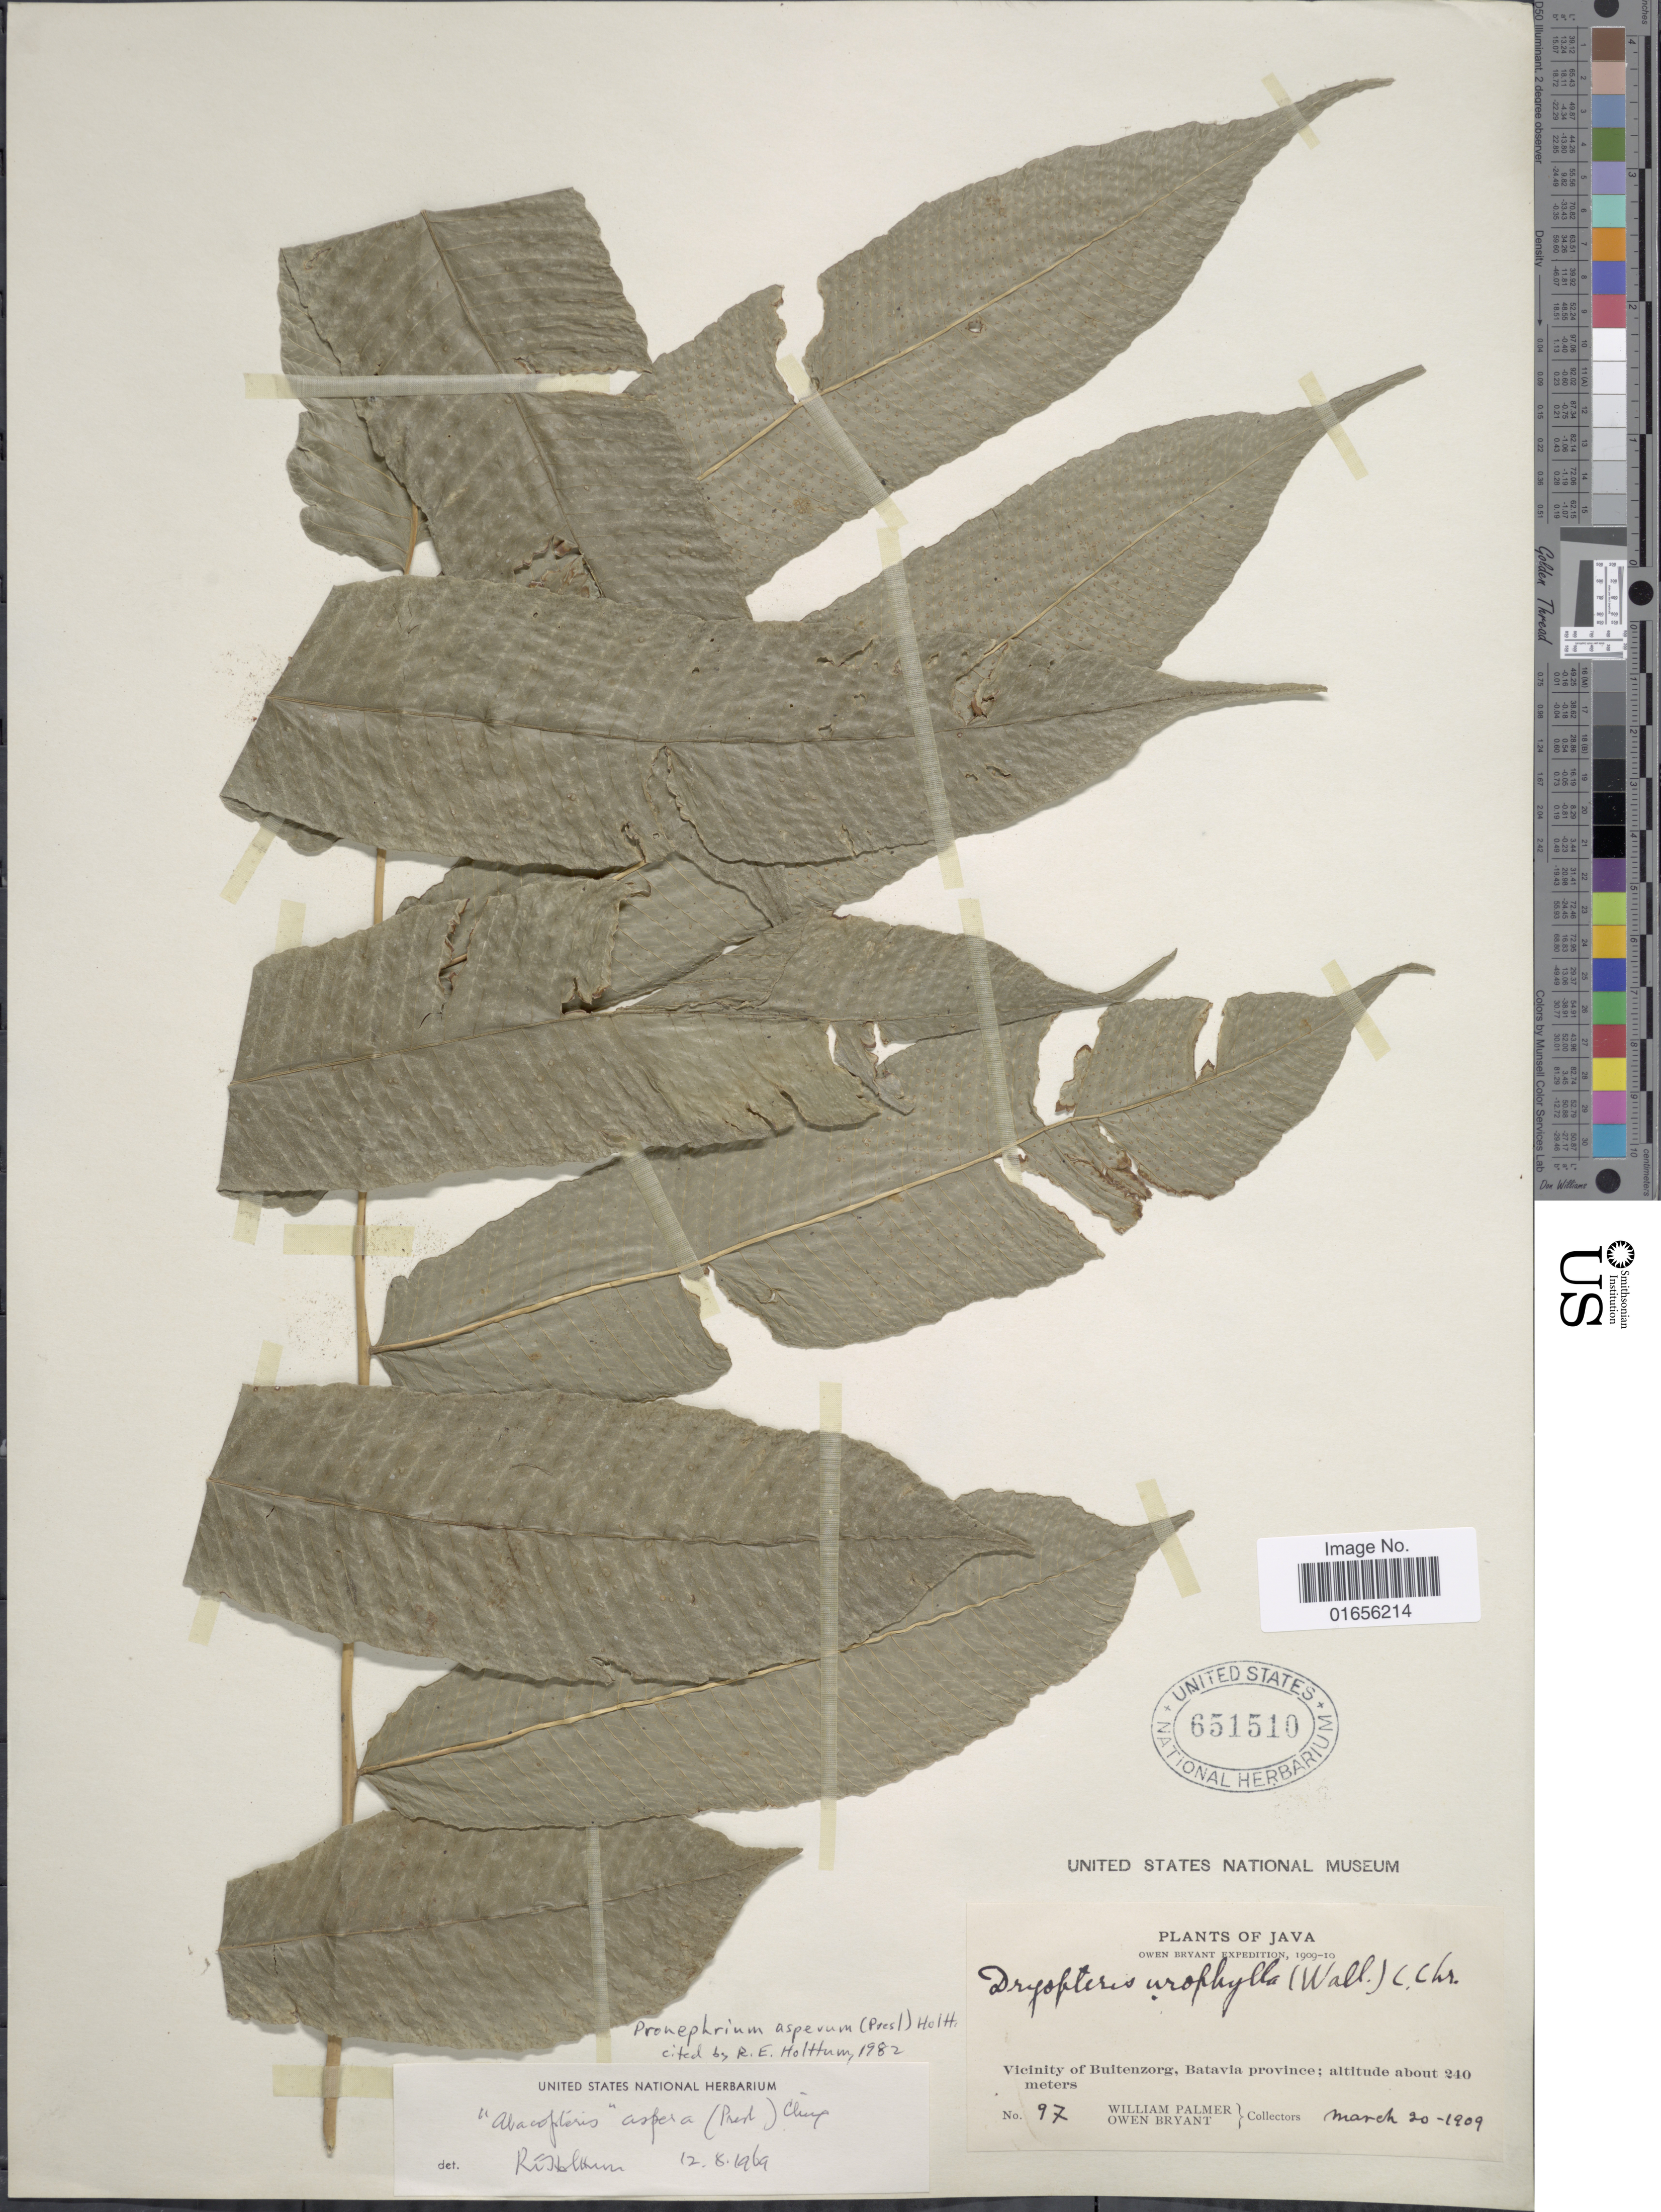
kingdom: Plantae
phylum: Tracheophyta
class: Polypodiopsida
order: Polypodiales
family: Thelypteridaceae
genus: Pronephrium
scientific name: Pronephrium asperum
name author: (C. Presl) Holttum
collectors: W. Palmer & O. Bryant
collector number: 97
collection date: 1909-03-20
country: Indonesia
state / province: Java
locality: Java, Vicinity of Buitenzorg, Batavia province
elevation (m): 240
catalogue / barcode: US 651510